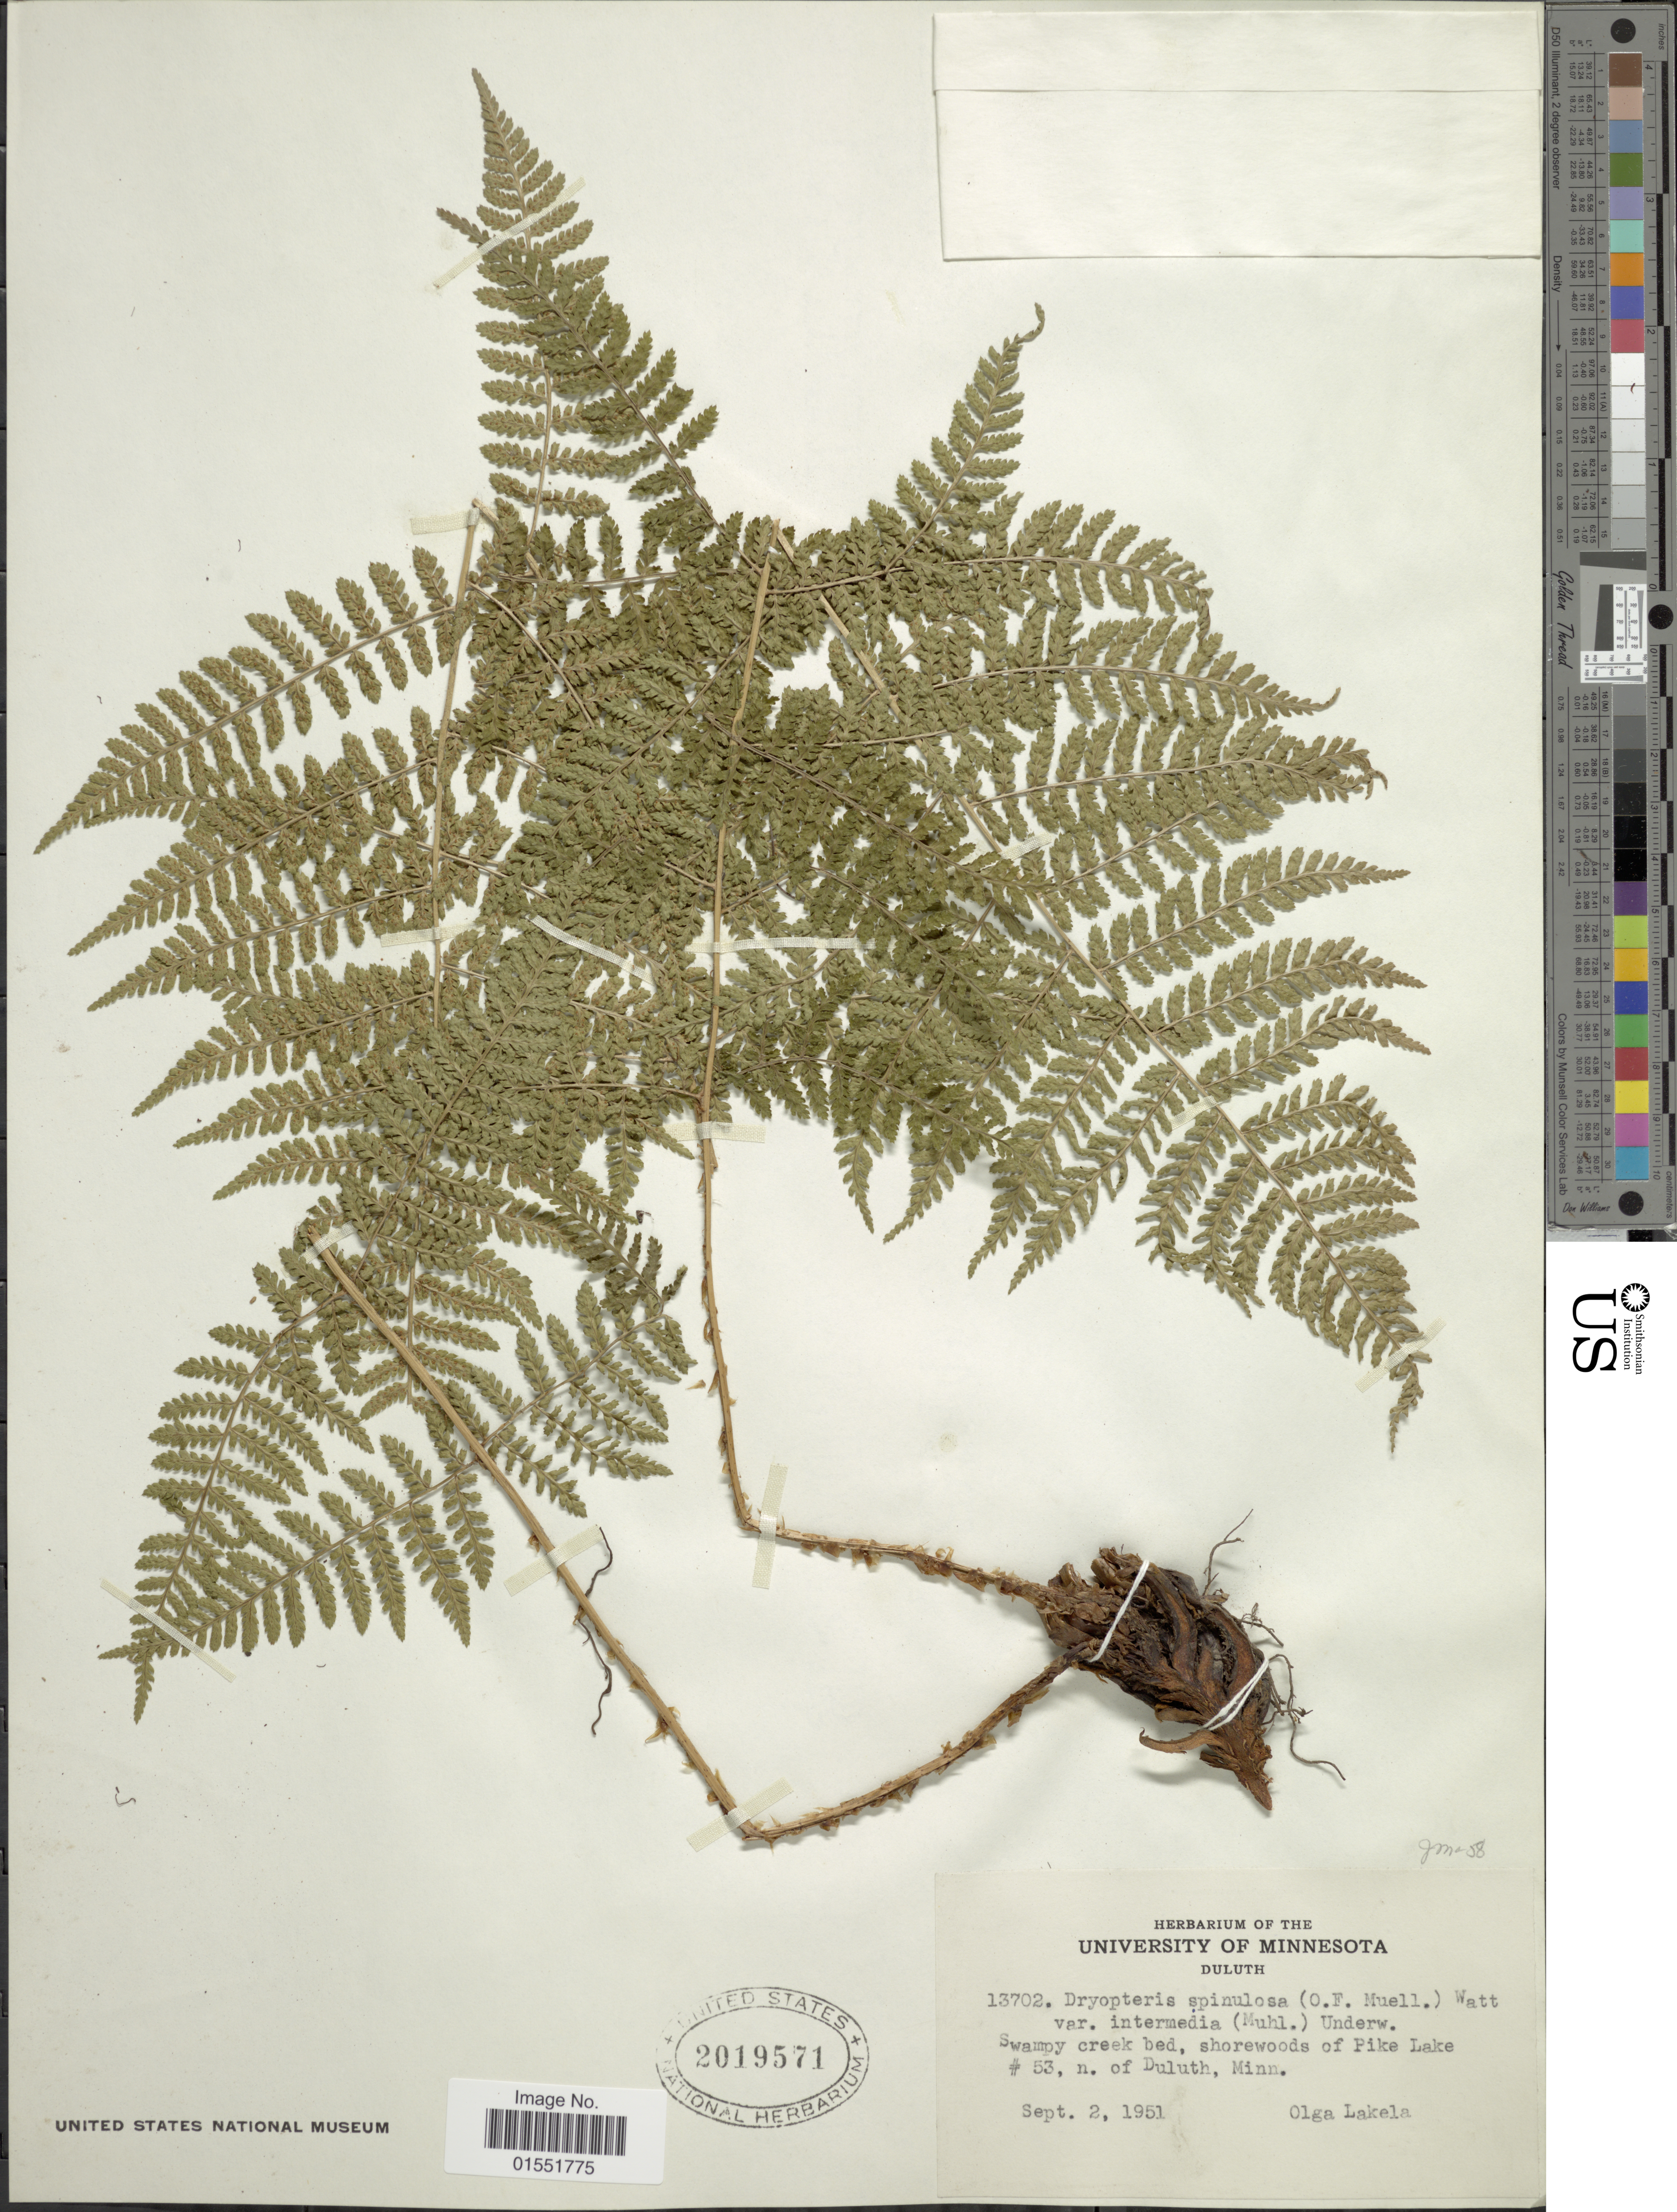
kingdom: Plantae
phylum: Tracheophyta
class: Polypodiopsida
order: Polypodiales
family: Dryopteridaceae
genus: Dryopteris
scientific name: Dryopteris intermedia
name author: (Muhl.) A. Gray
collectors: O. K. Lakela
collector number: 13702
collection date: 1951-09-02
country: United States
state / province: Minnesota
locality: Swampy creek bed, shorewoods of Pike Lake # 53, n. of Duluth, Minn.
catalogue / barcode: US 2019571